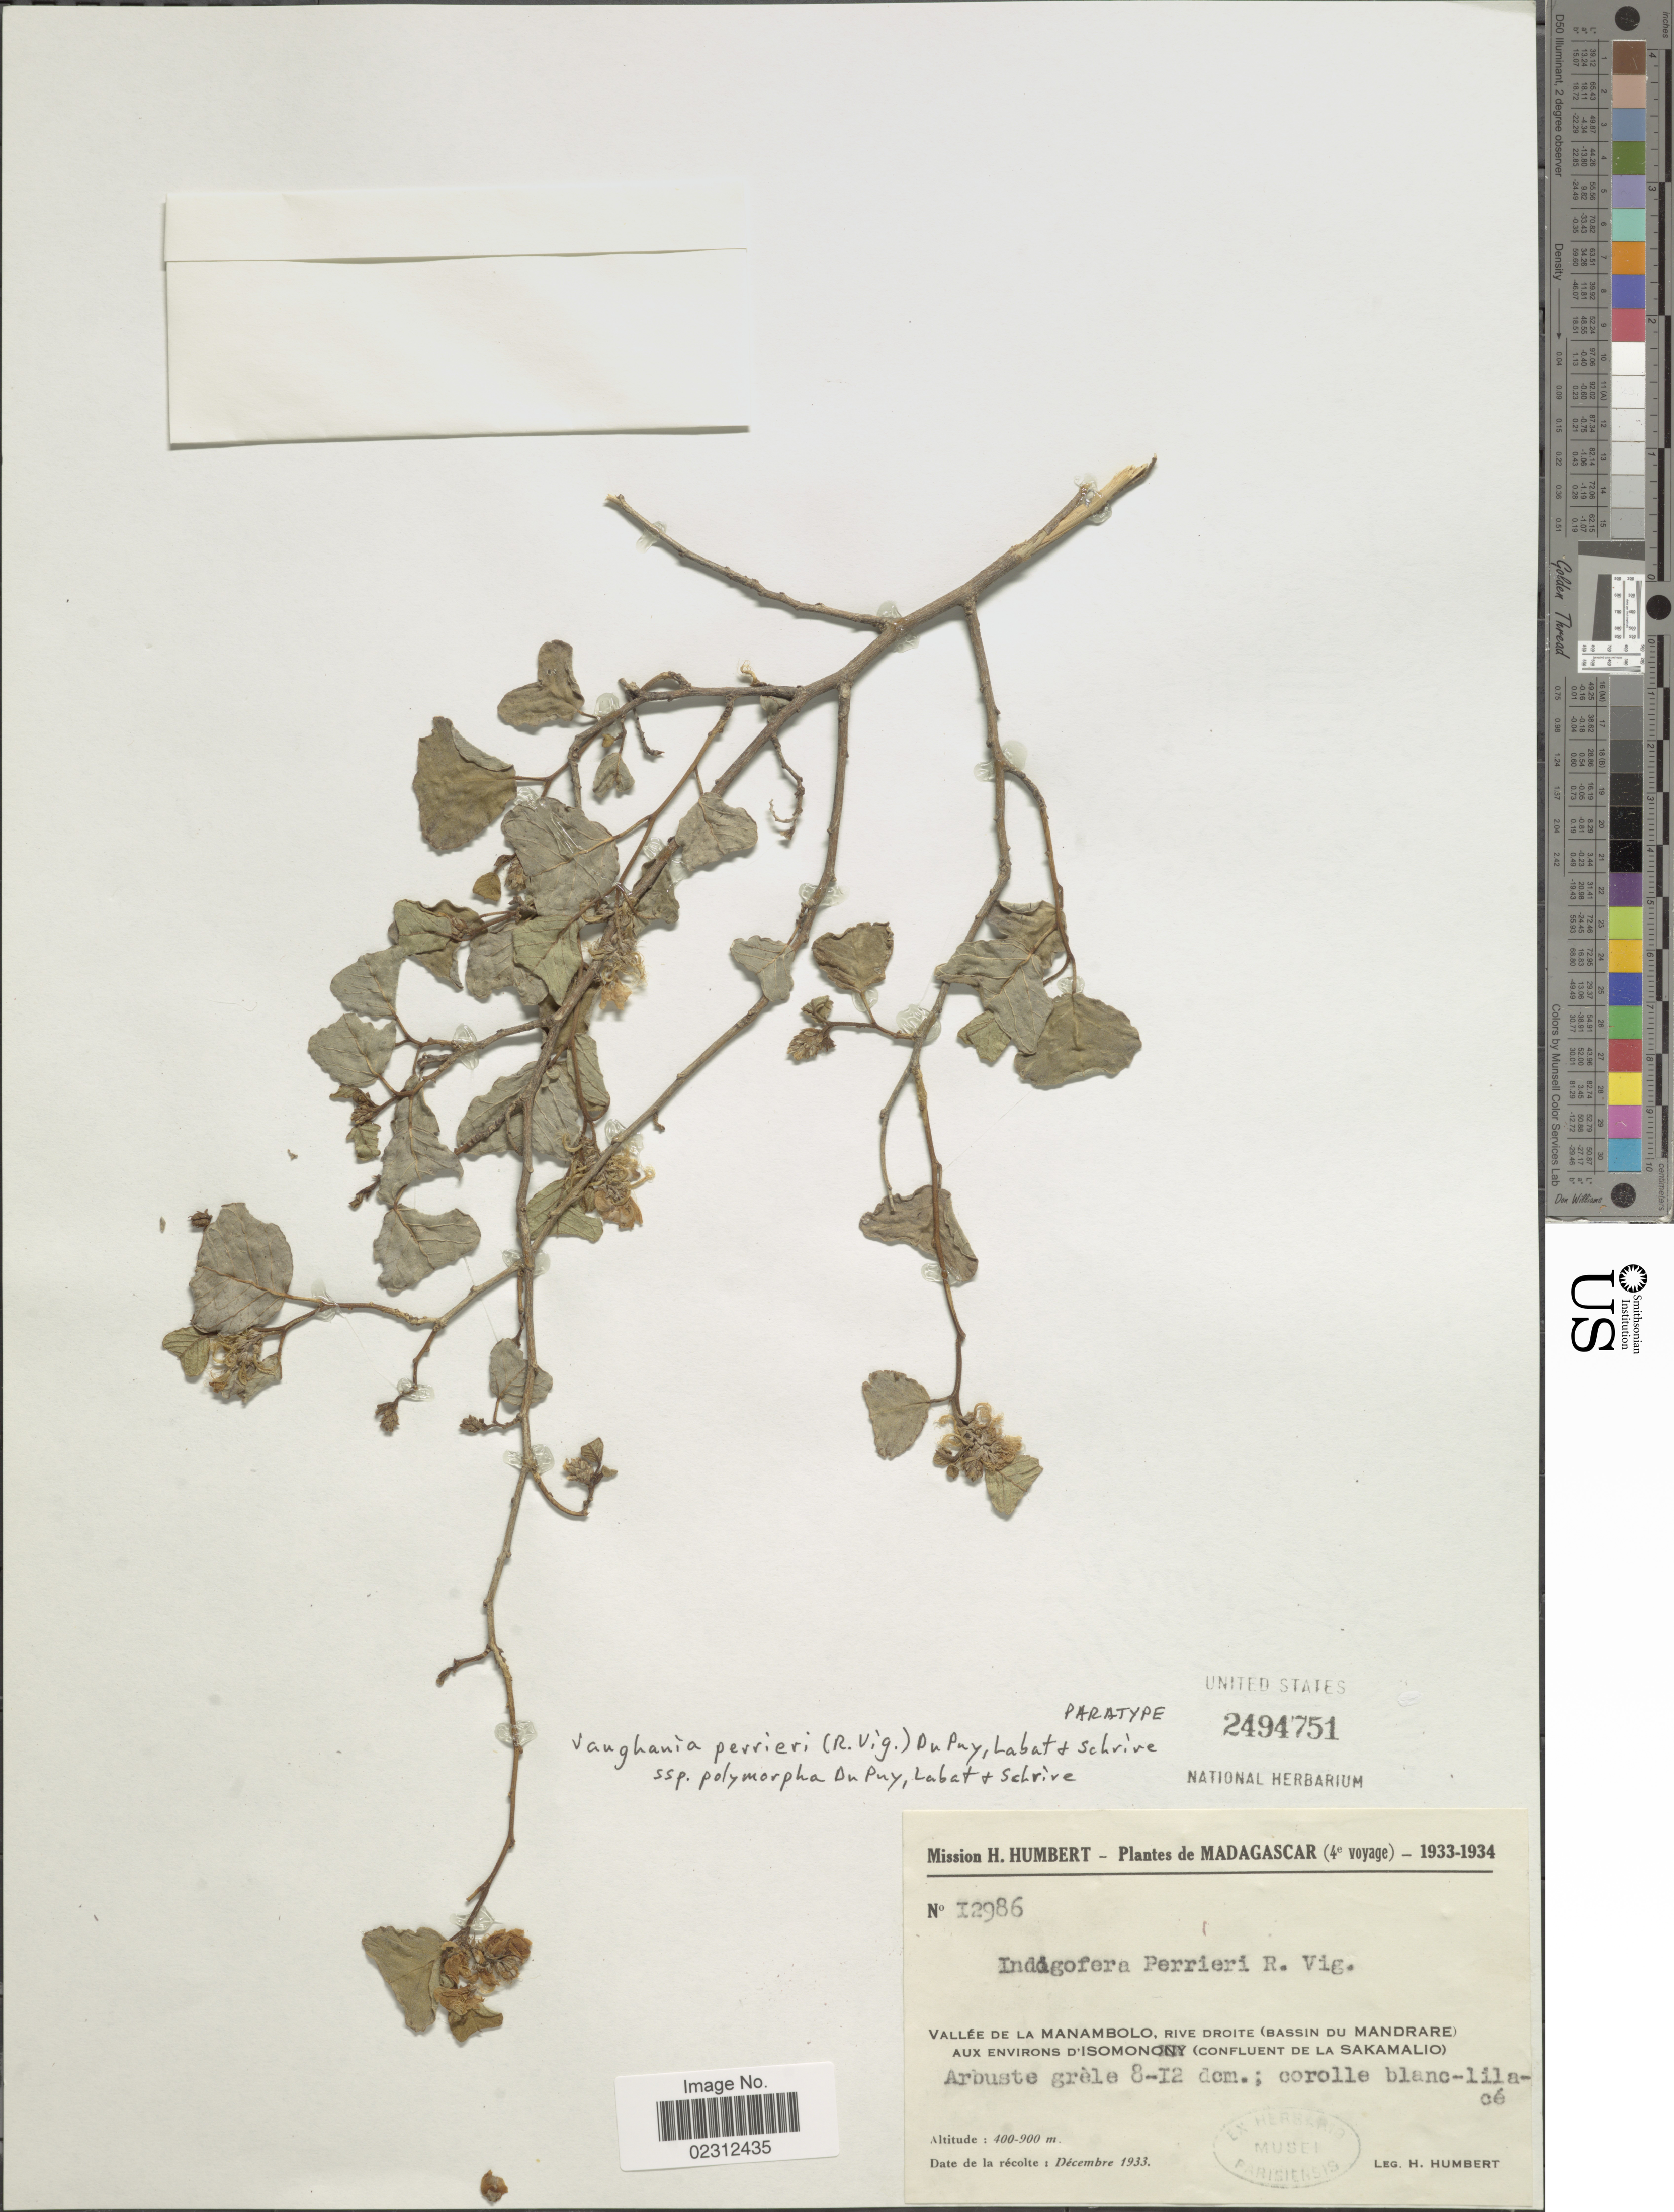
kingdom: Plantae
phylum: Tracheophyta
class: Magnoliopsida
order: Fabales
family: Fabaceae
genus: Indigofera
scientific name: Indigofera perrieri subsp. polymorpha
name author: (Du Puy et al.) Schrire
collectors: H. Humbert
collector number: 12986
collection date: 1933/1934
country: Madagascar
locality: Vallee de la Manambolo, rive droite (bassin de Mandrare) aux environs d'Isomonony (Confluent de la Sakamalio)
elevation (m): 400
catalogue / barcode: US 2494751